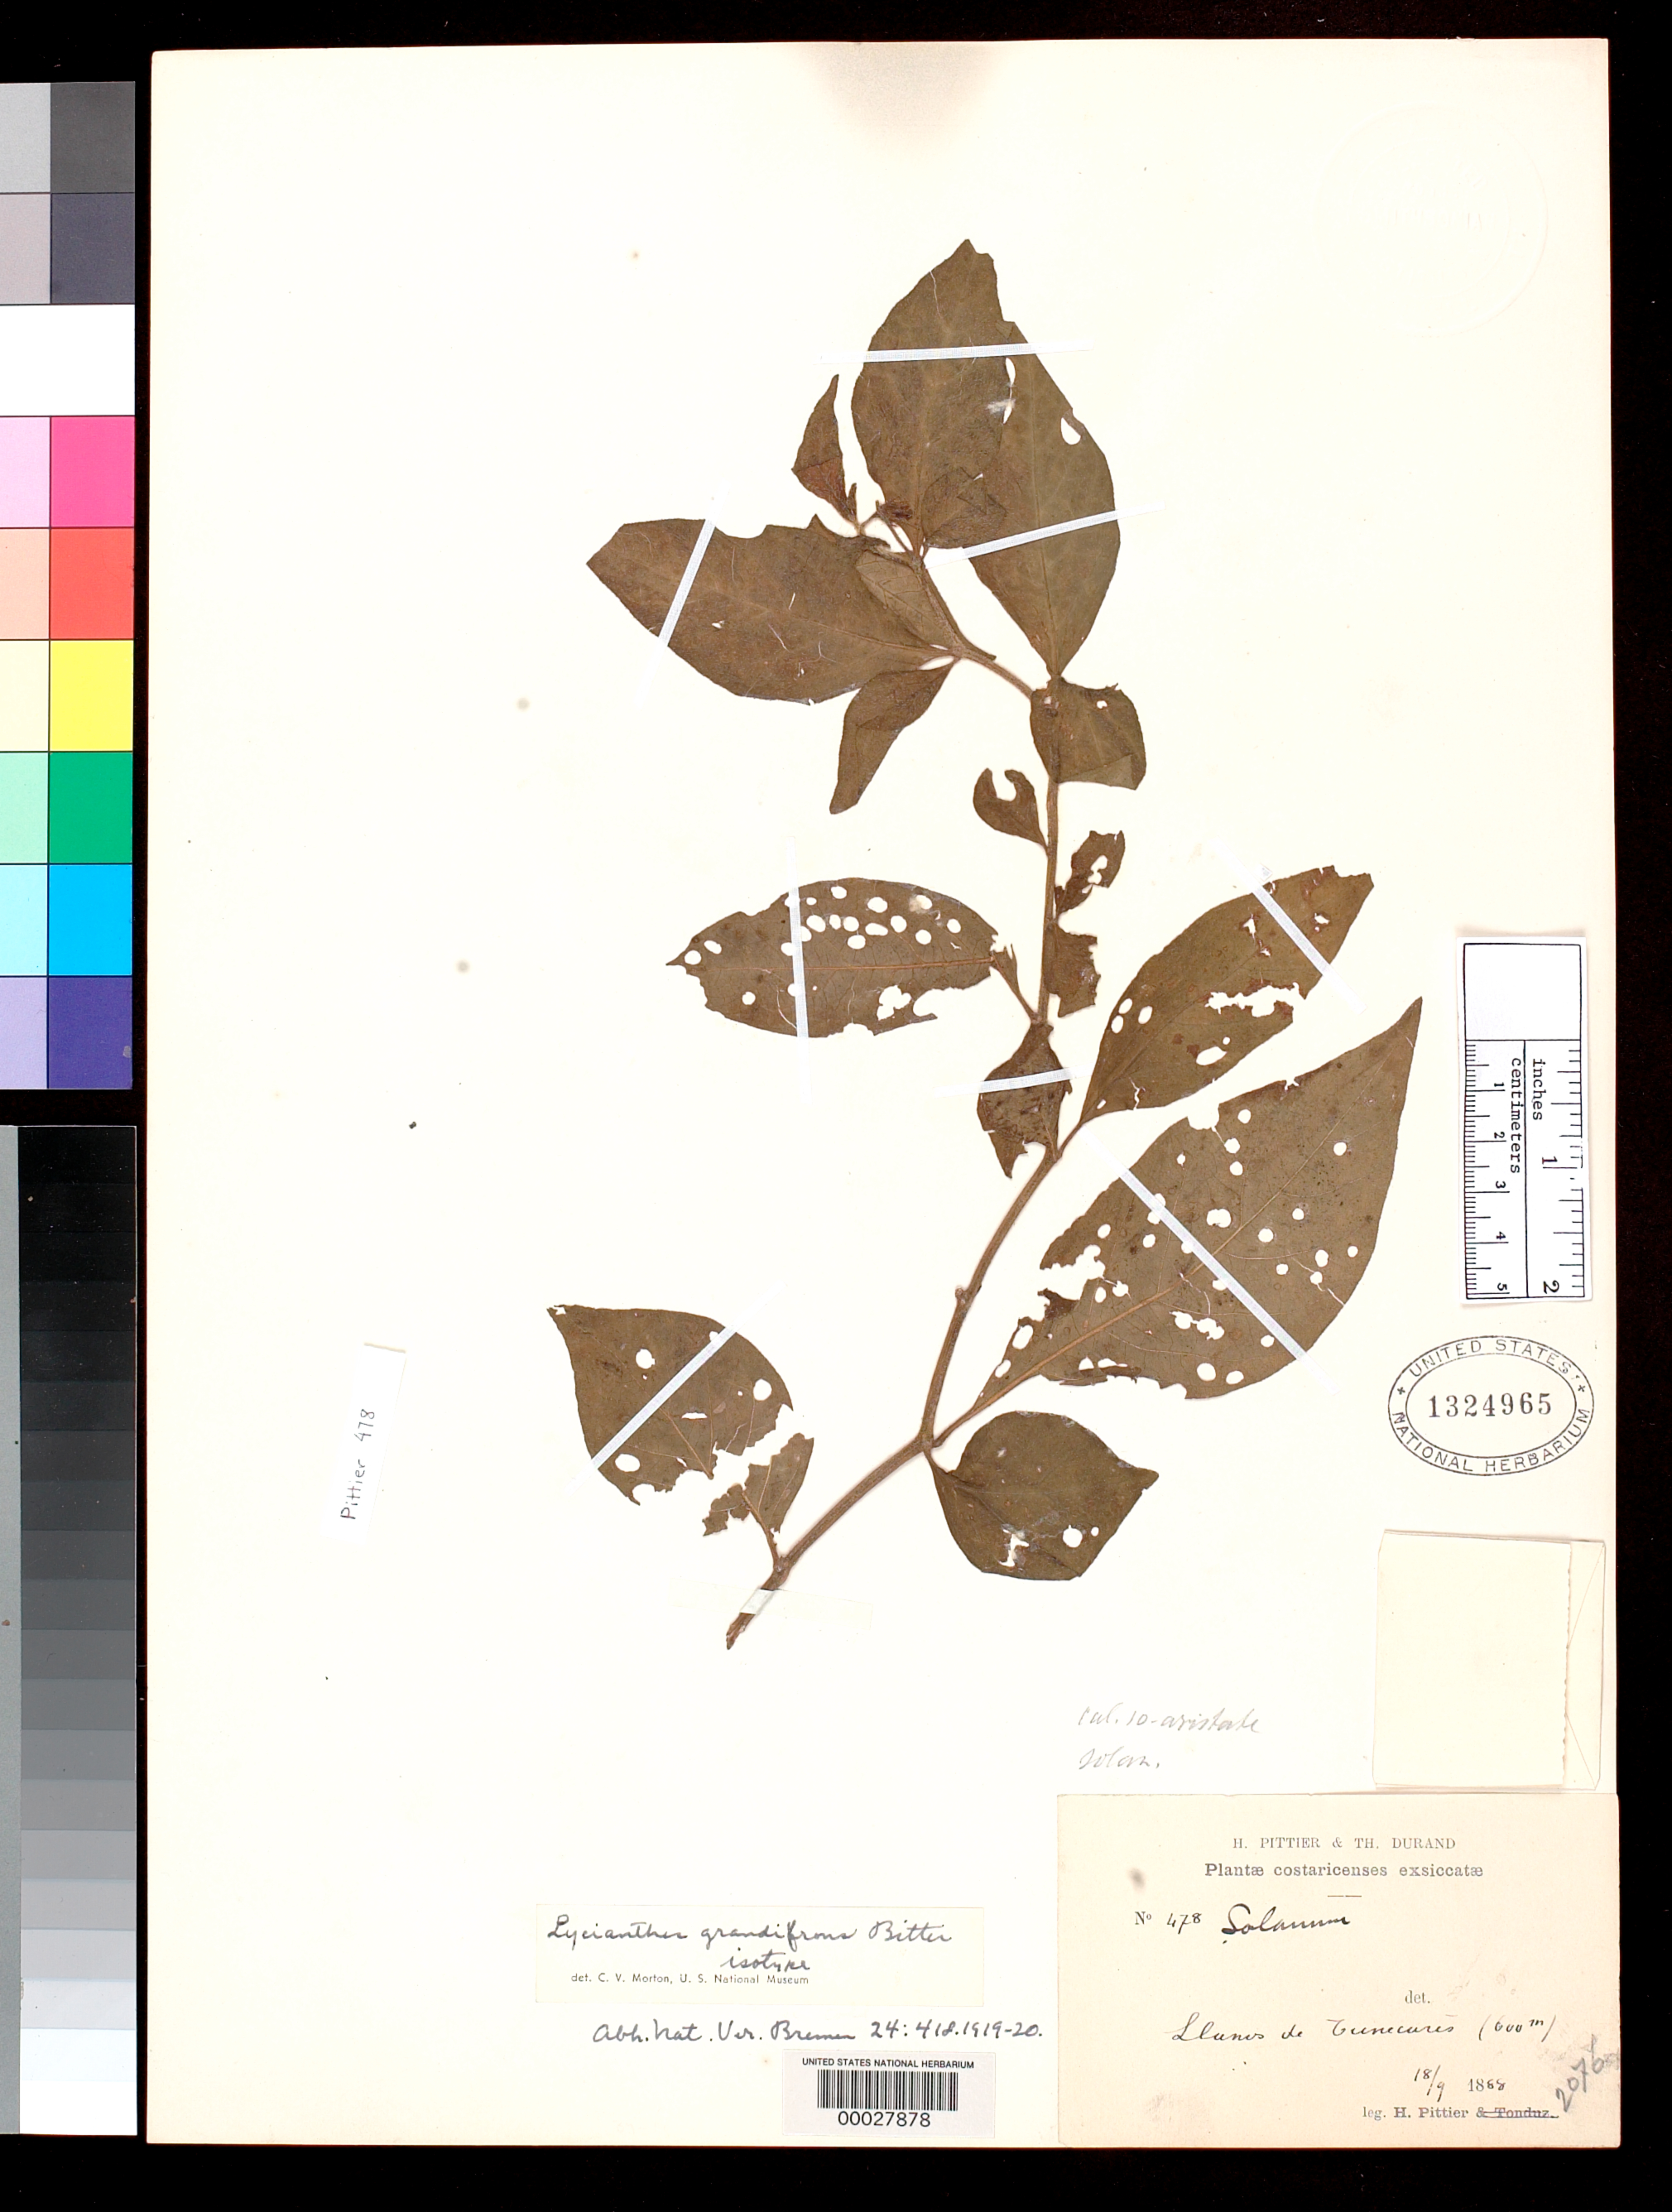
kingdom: Plantae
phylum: Tracheophyta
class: Magnoliopsida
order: Solanales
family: Solanaceae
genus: Lycianthes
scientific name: Lycianthes grandifrons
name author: Bitter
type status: Isotype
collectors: H. F. Pittier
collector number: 478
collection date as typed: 18 Sep 1888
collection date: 1888-09-18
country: Costa Rica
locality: Llanos de Tunicares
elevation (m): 600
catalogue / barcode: US 1324965